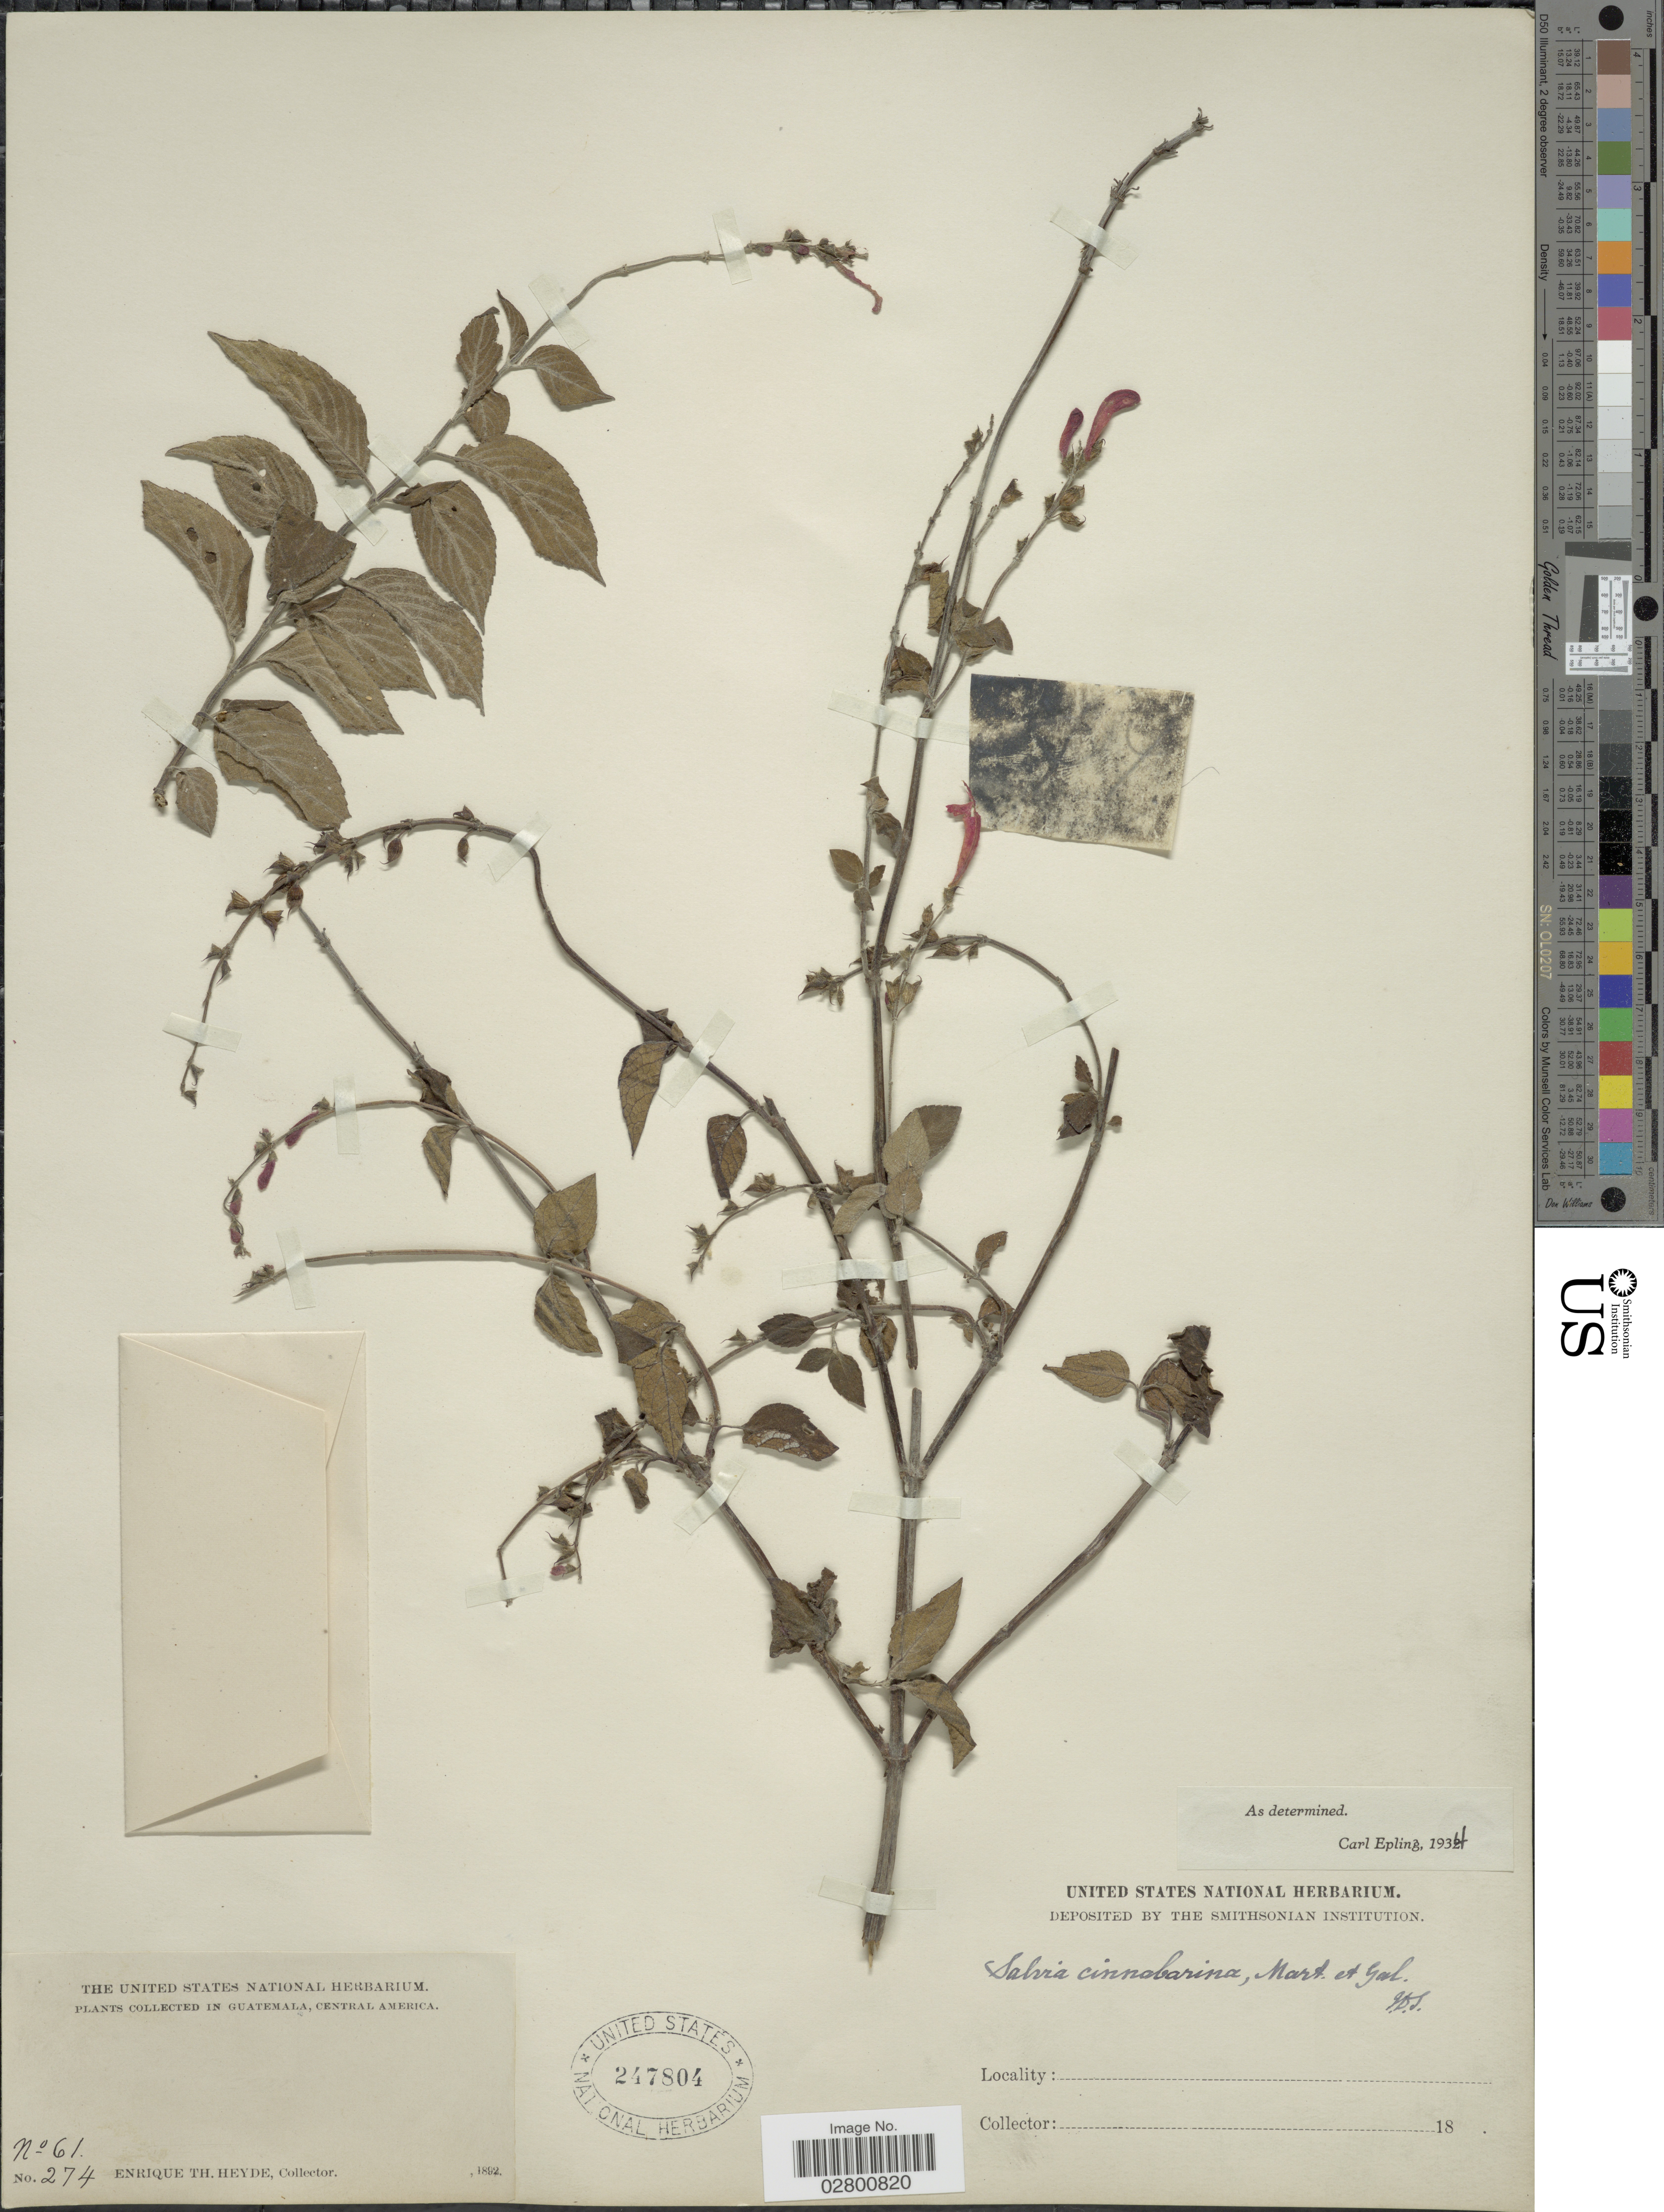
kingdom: Plantae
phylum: Tracheophyta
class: Magnoliopsida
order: Lamiales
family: Lamiaceae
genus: Salvia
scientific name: Salvia cinnabarina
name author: M. Martens & Galeotti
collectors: E. T. Heyde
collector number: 61/274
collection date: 1892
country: Guatemala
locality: Central America.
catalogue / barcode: US 247804